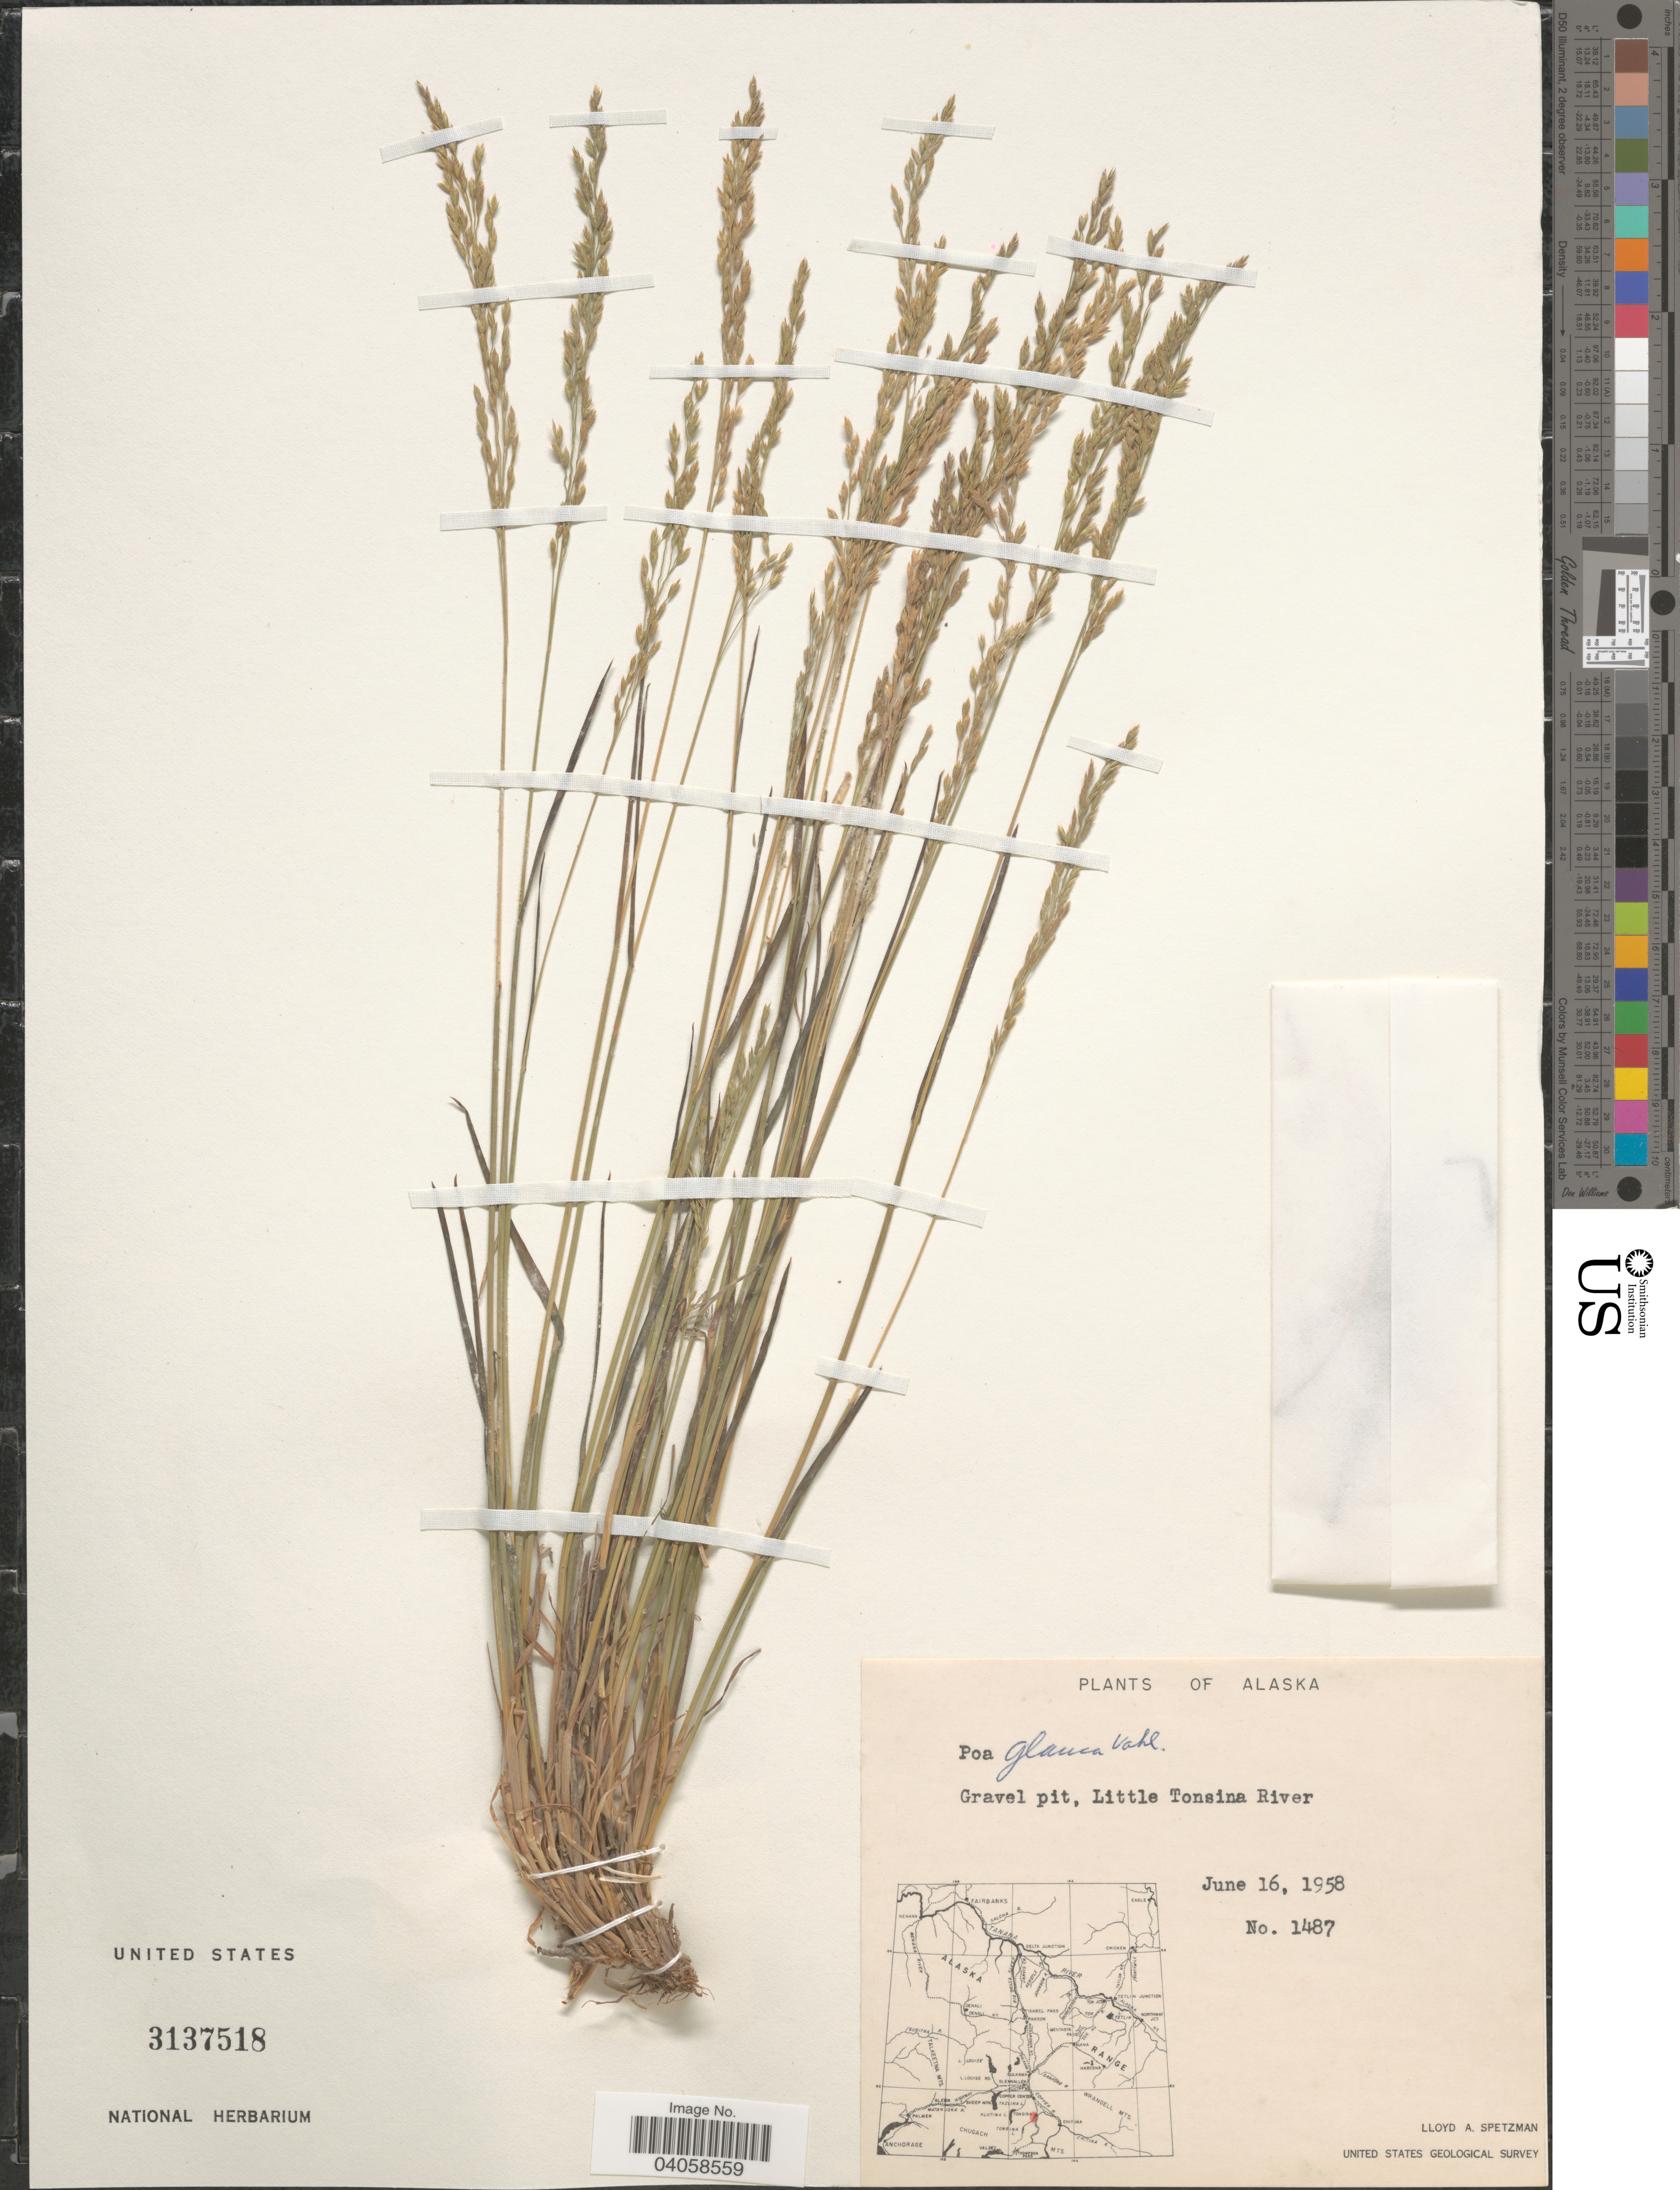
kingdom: Plantae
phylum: Tracheophyta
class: Liliopsida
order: Poales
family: Poaceae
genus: Poa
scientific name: Poa glauca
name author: Vahl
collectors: L. Spetzman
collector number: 1487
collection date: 1958-06-16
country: United States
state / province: Alaska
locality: Gravel pit, Little Tonsina River.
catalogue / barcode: US 3137518